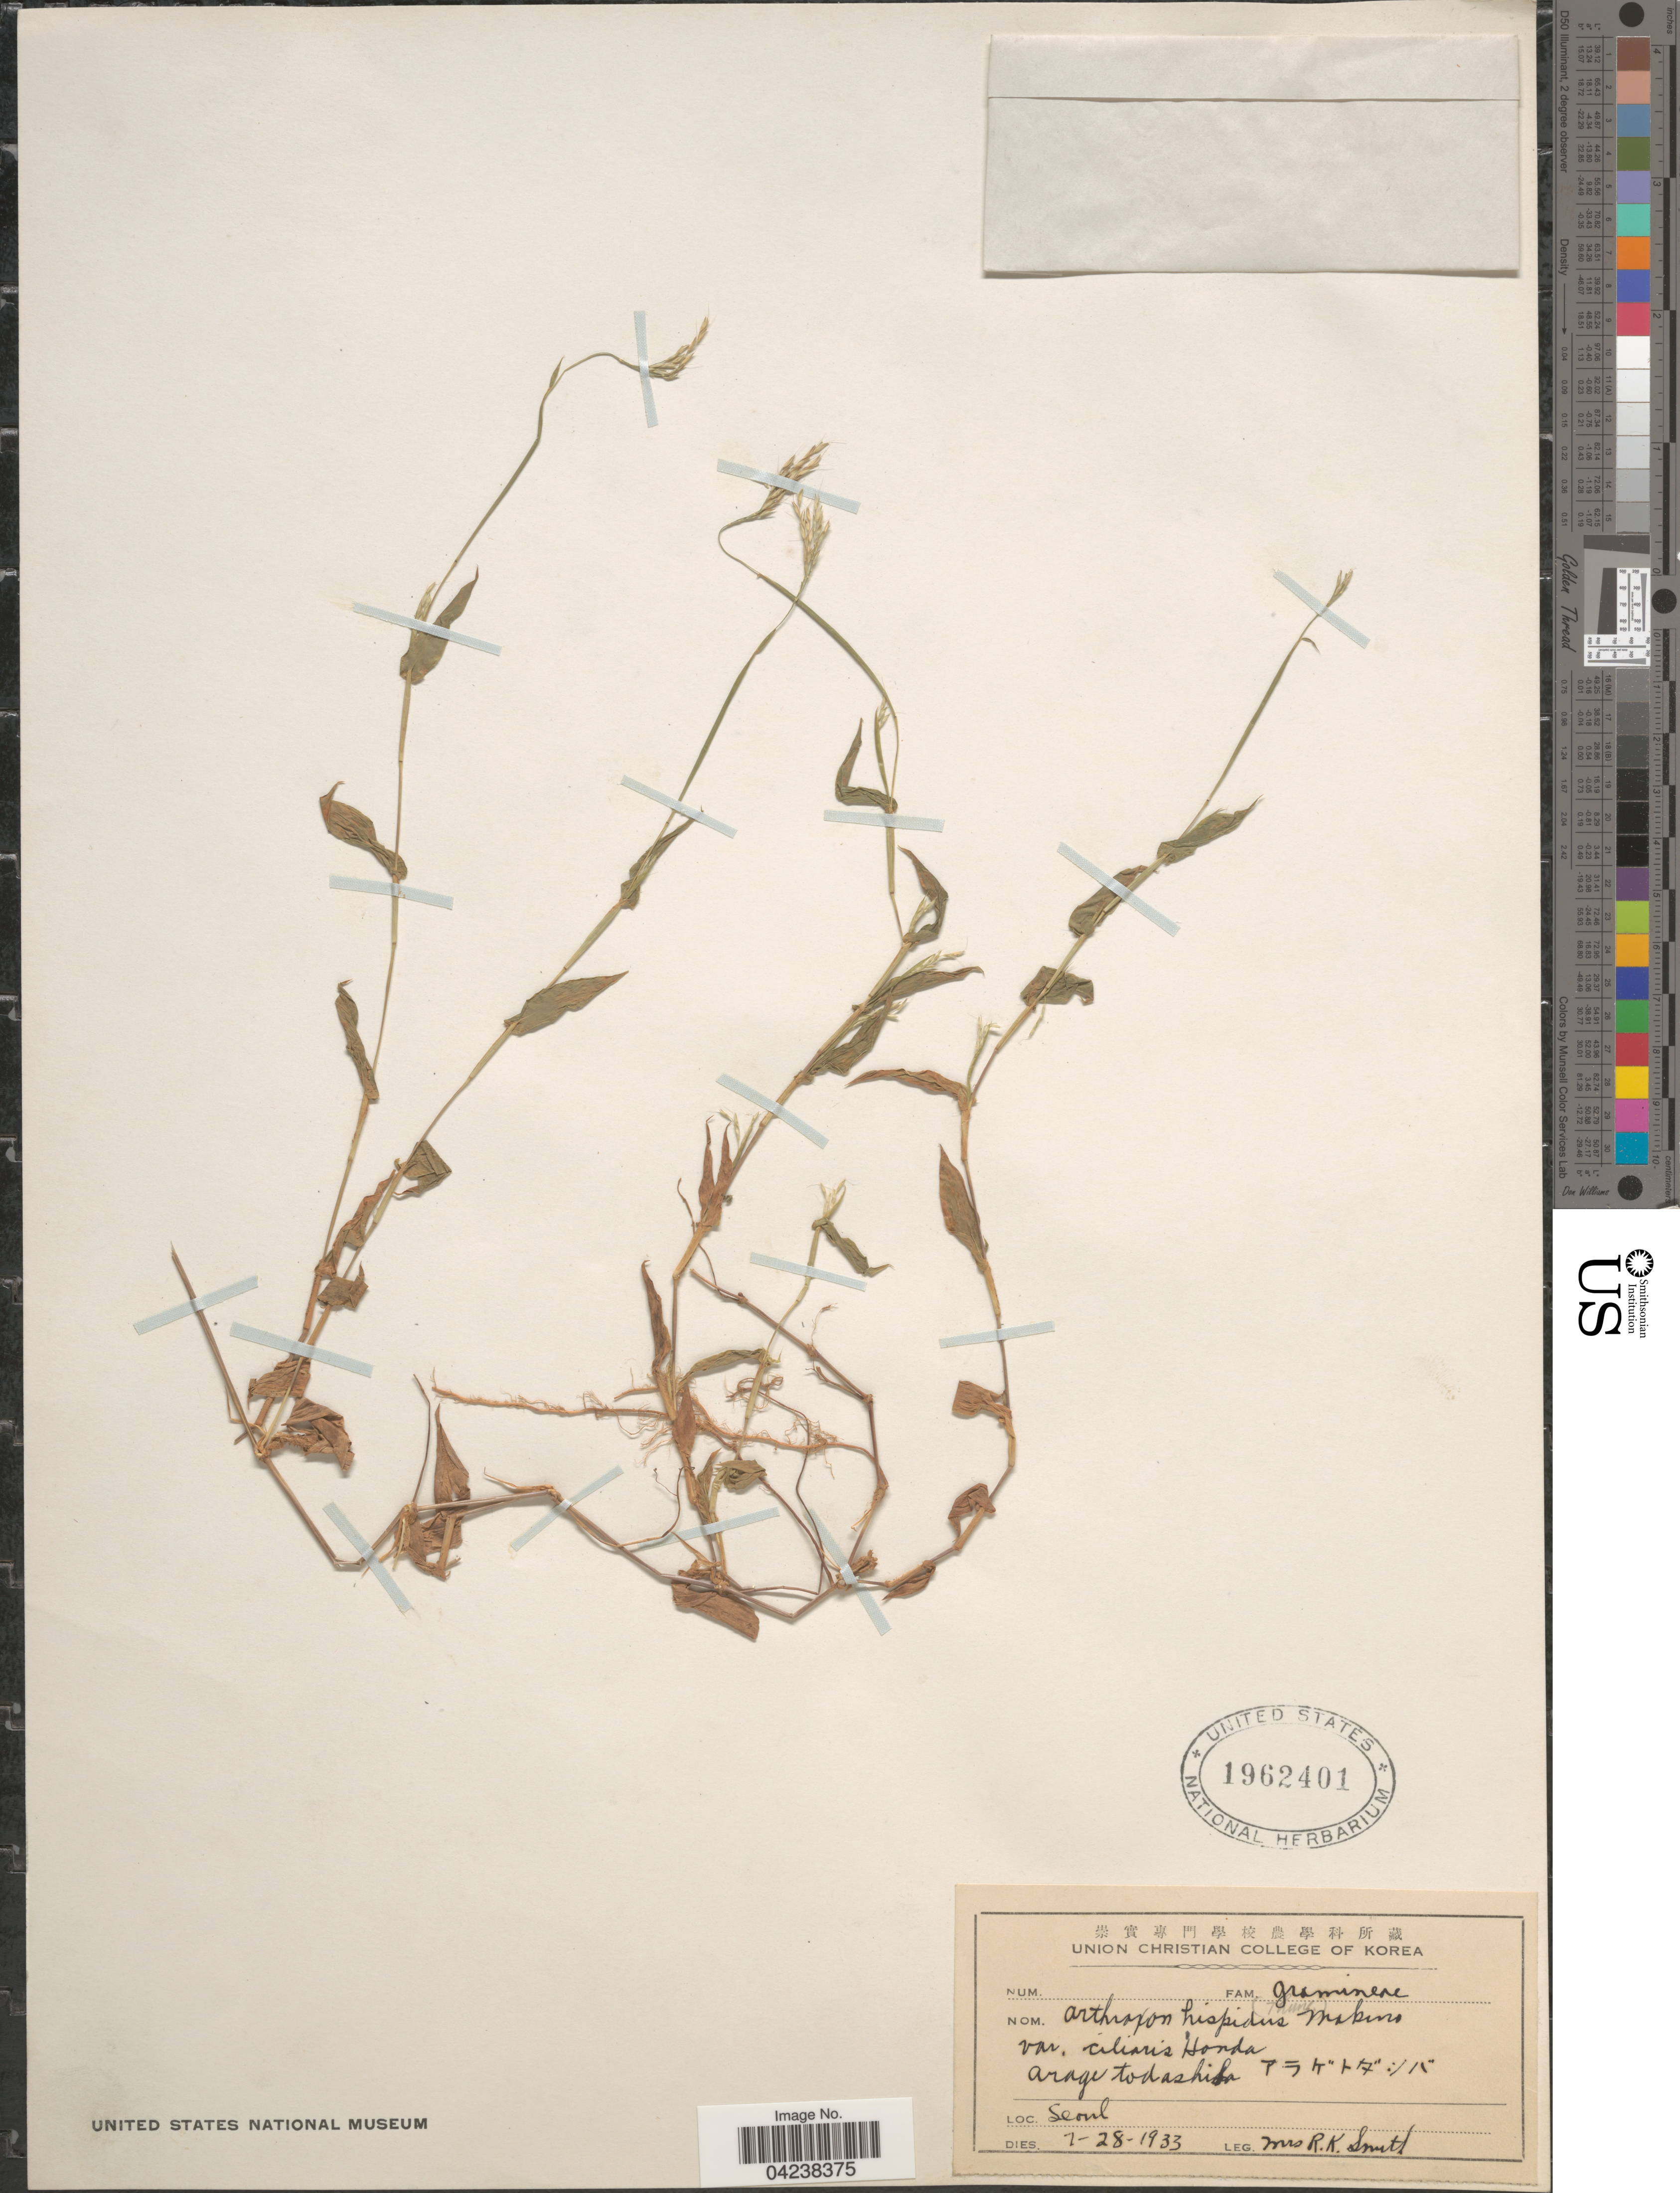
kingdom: Plantae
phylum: Tracheophyta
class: Liliopsida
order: Poales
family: Poaceae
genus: Arthraxon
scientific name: Arthraxon hispidus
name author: (Thunb.) Makino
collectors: Mrs. R. K. Smith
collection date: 1933-07-28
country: South Korea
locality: Seoul.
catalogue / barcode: US 1962401